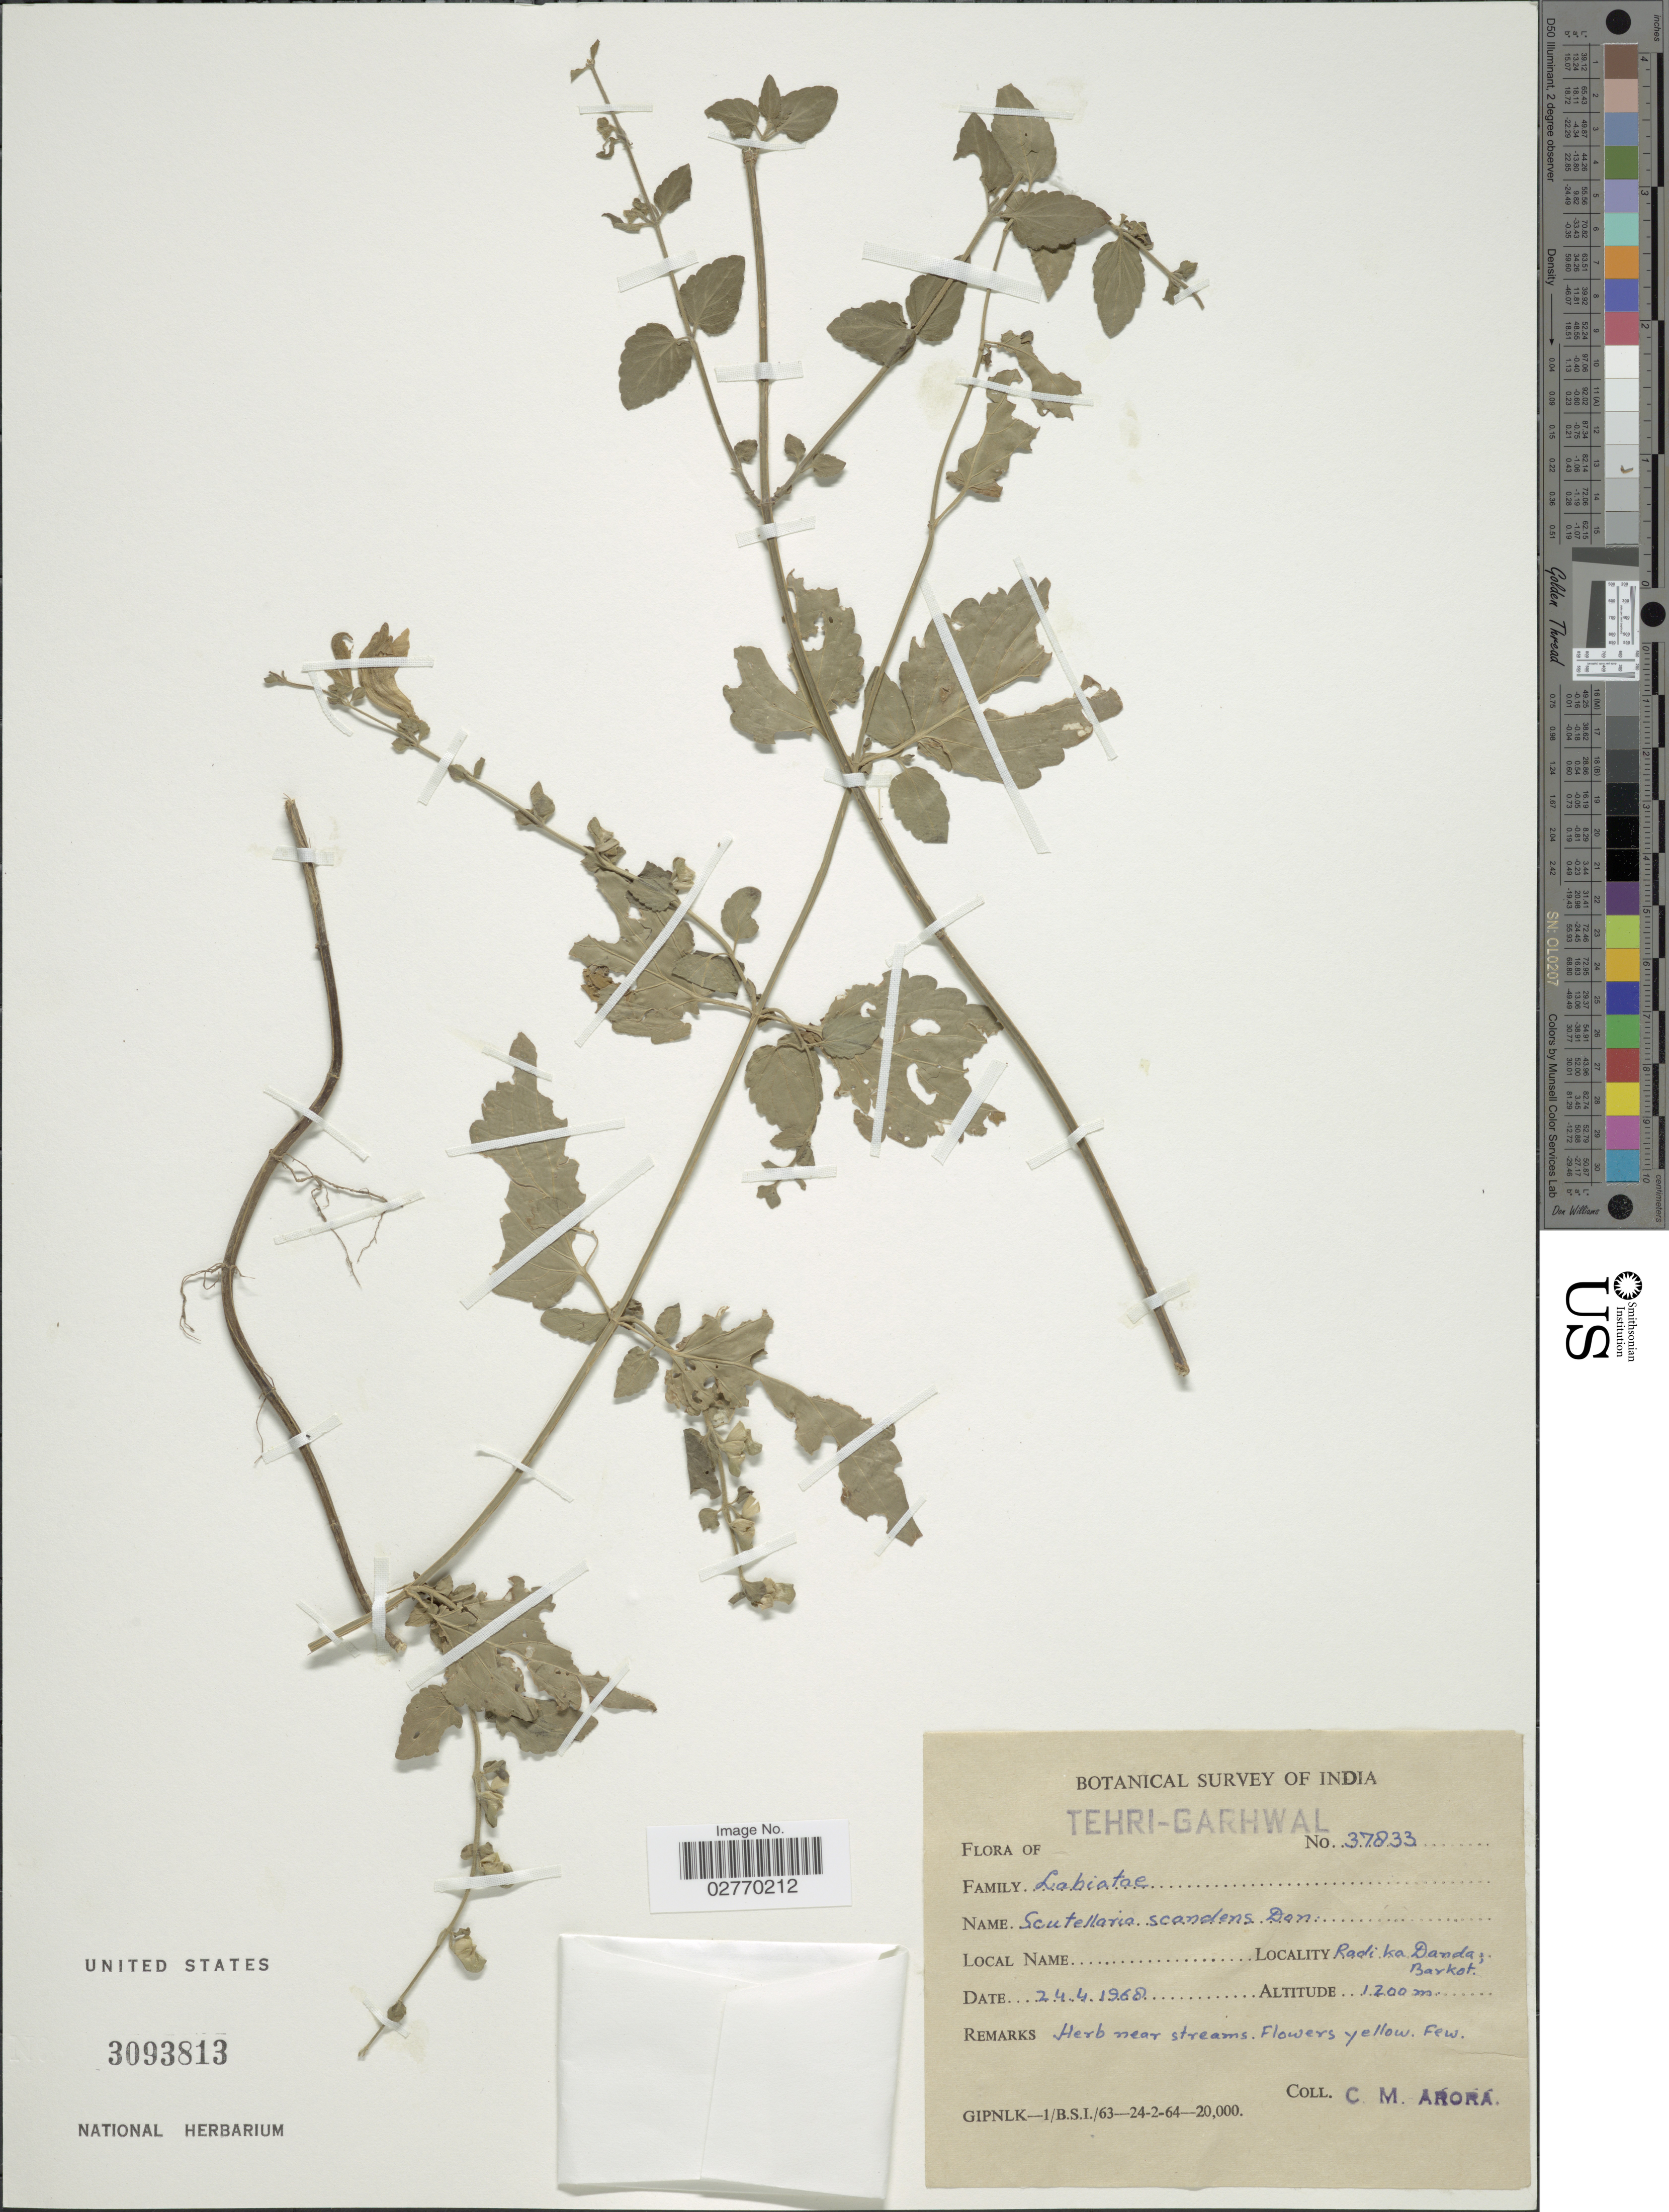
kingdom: Plantae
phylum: Tracheophyta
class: Magnoliopsida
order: Lamiales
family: Lamiaceae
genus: Scutellaria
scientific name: Scutellaria scandens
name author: D. Don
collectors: C. Arora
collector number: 37833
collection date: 1968-04-24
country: India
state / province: Uttarakhand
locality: Tehri-Garhwal. Radi ka Danda; Barkot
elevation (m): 1200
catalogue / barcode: US 3093813